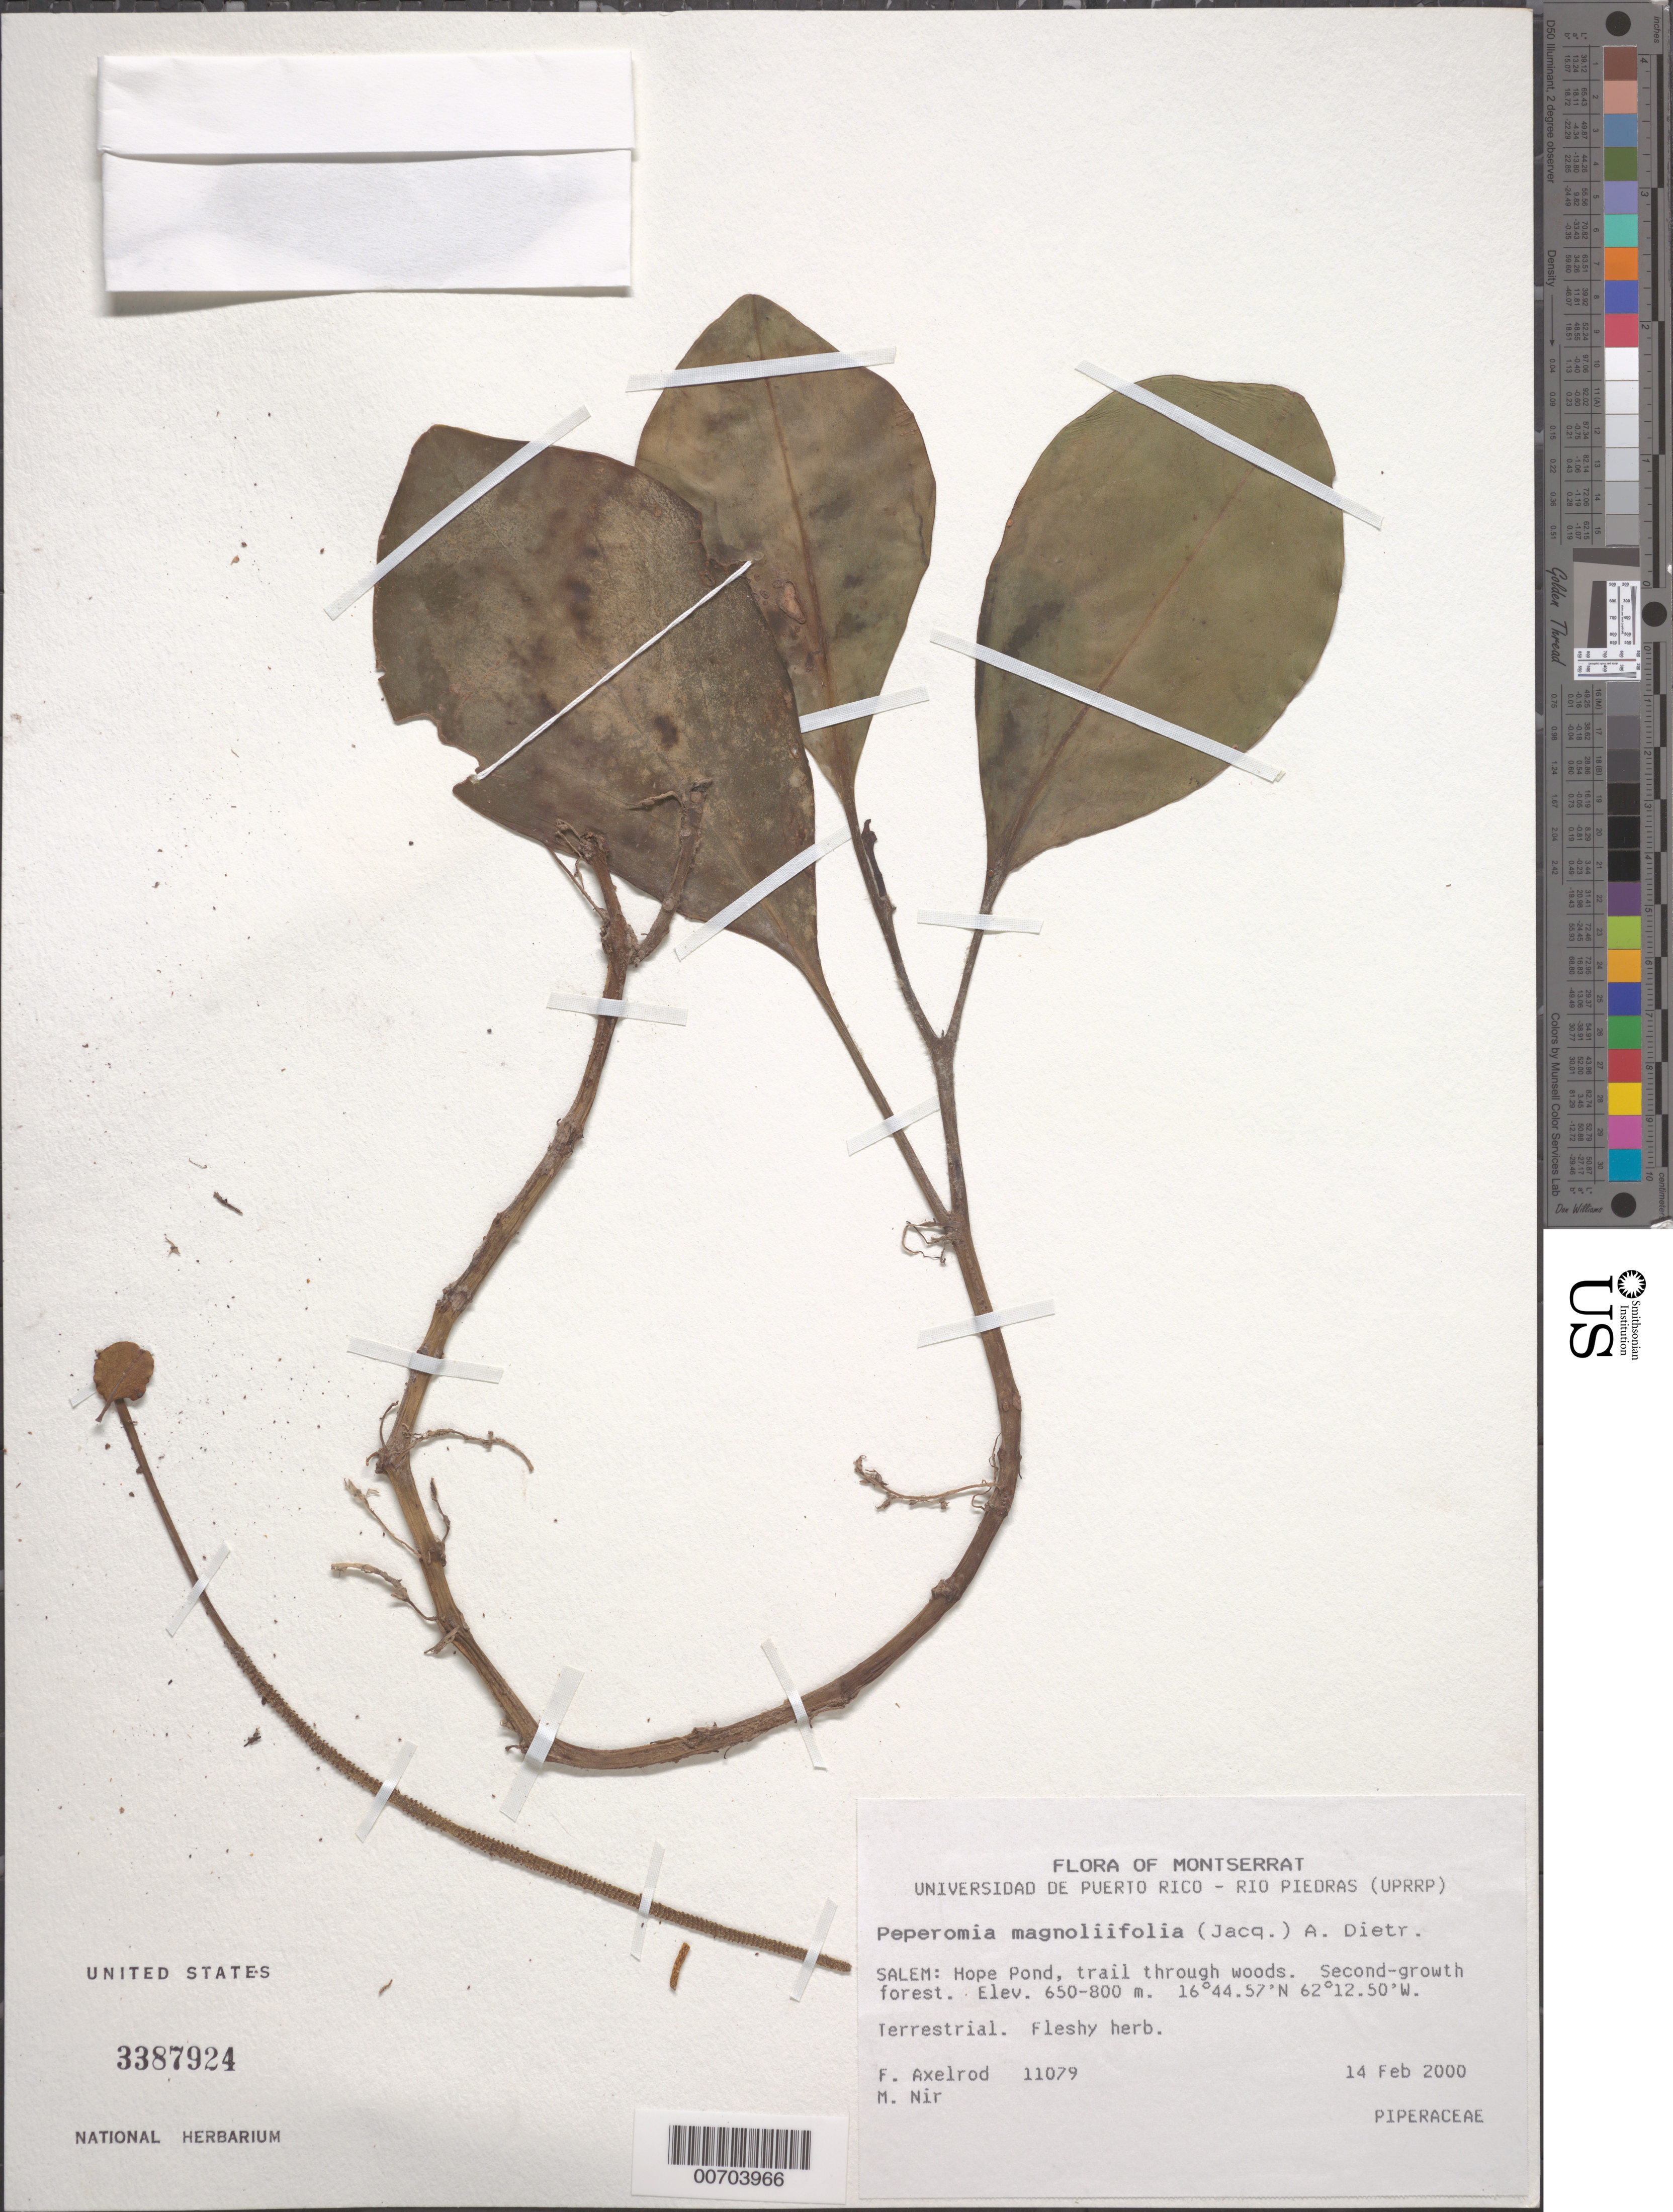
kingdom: Plantae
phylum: Tracheophyta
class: Magnoliopsida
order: Piperales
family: Piperaceae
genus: Peperomia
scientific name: Peperomia magnoliifolia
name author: (Jacq.) A. Dietr.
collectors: F. S. Axelrod & M. A. Nir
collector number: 11079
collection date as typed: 14 Feb 2000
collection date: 2000-02-14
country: Puerto Rico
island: Greater Antilles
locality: Salem: Hope Pond, trail through woods.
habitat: Second-growth forest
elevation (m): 650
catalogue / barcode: US 3387924